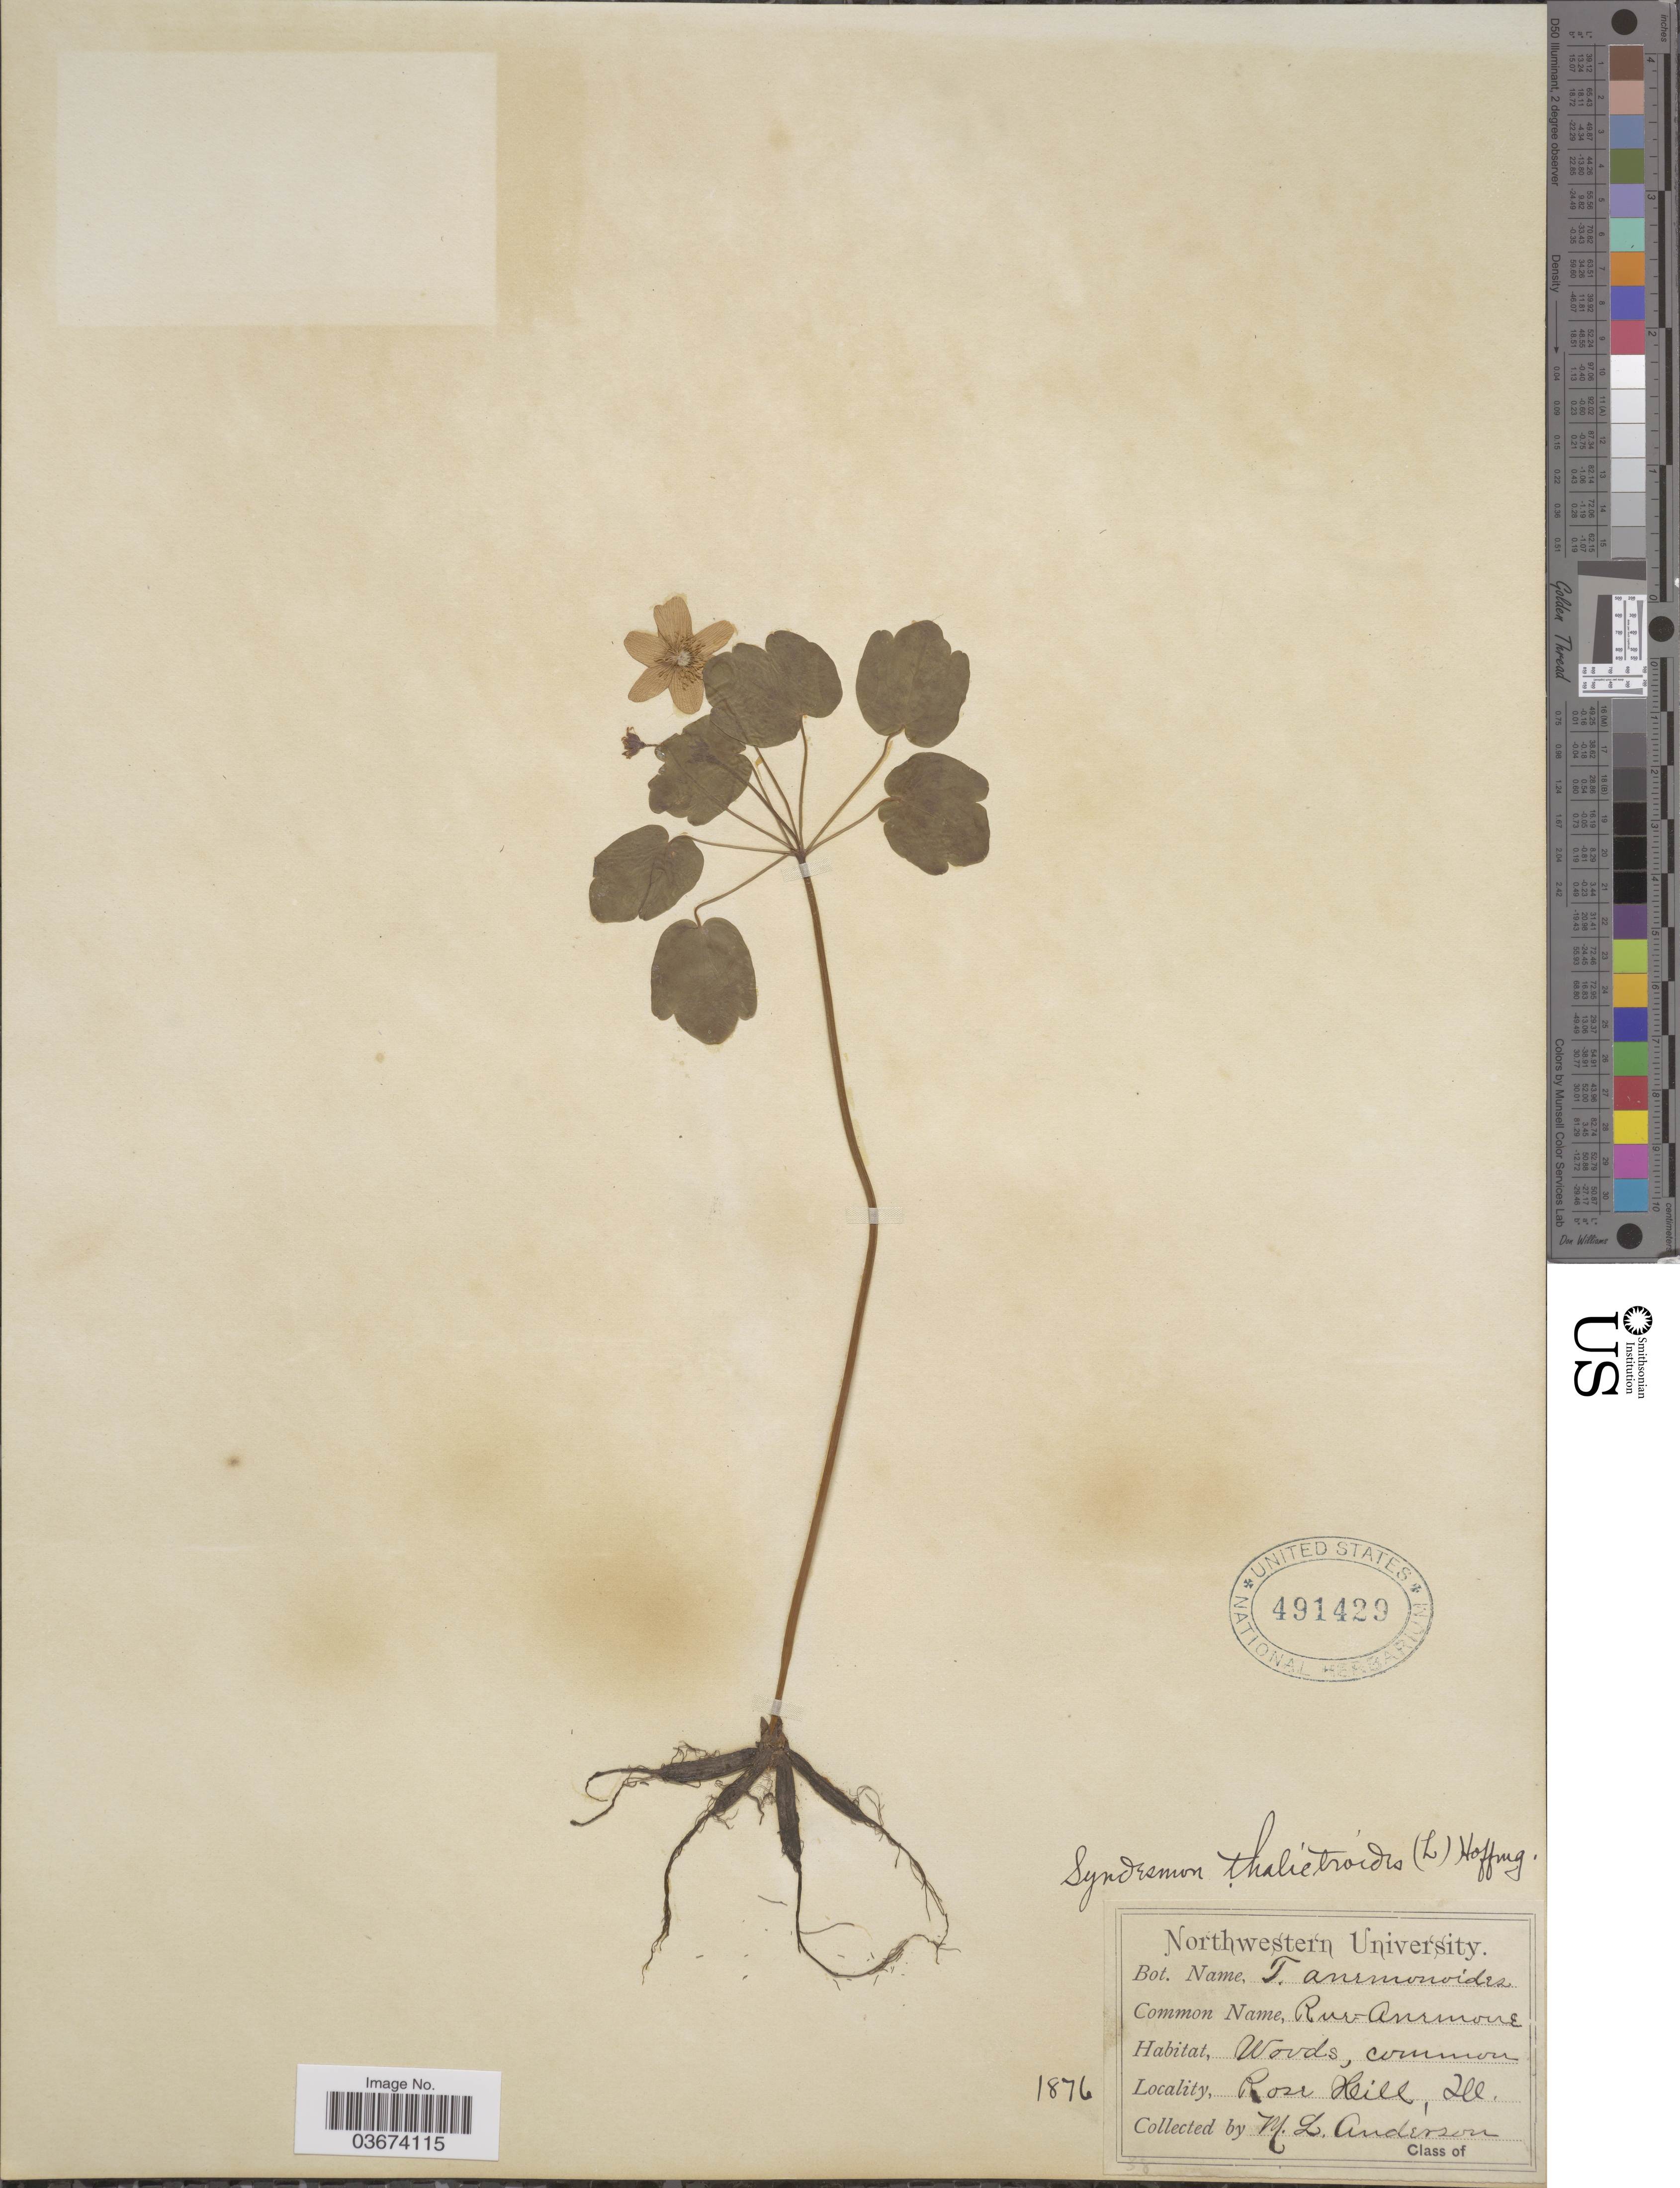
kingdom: Plantae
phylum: Tracheophyta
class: Magnoliopsida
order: Ranunculales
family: Ranunculaceae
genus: Thalictrum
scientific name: Thalictrum thalictroides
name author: (L.) A.J. Eames & B. Boivin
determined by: Strong, M. T., (US), Smithsonian Institution - National Museum of Natural History (UNITED STATES)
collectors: M. Anderson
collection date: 1876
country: United States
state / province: Illinois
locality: Rose hill.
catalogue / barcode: US 491429